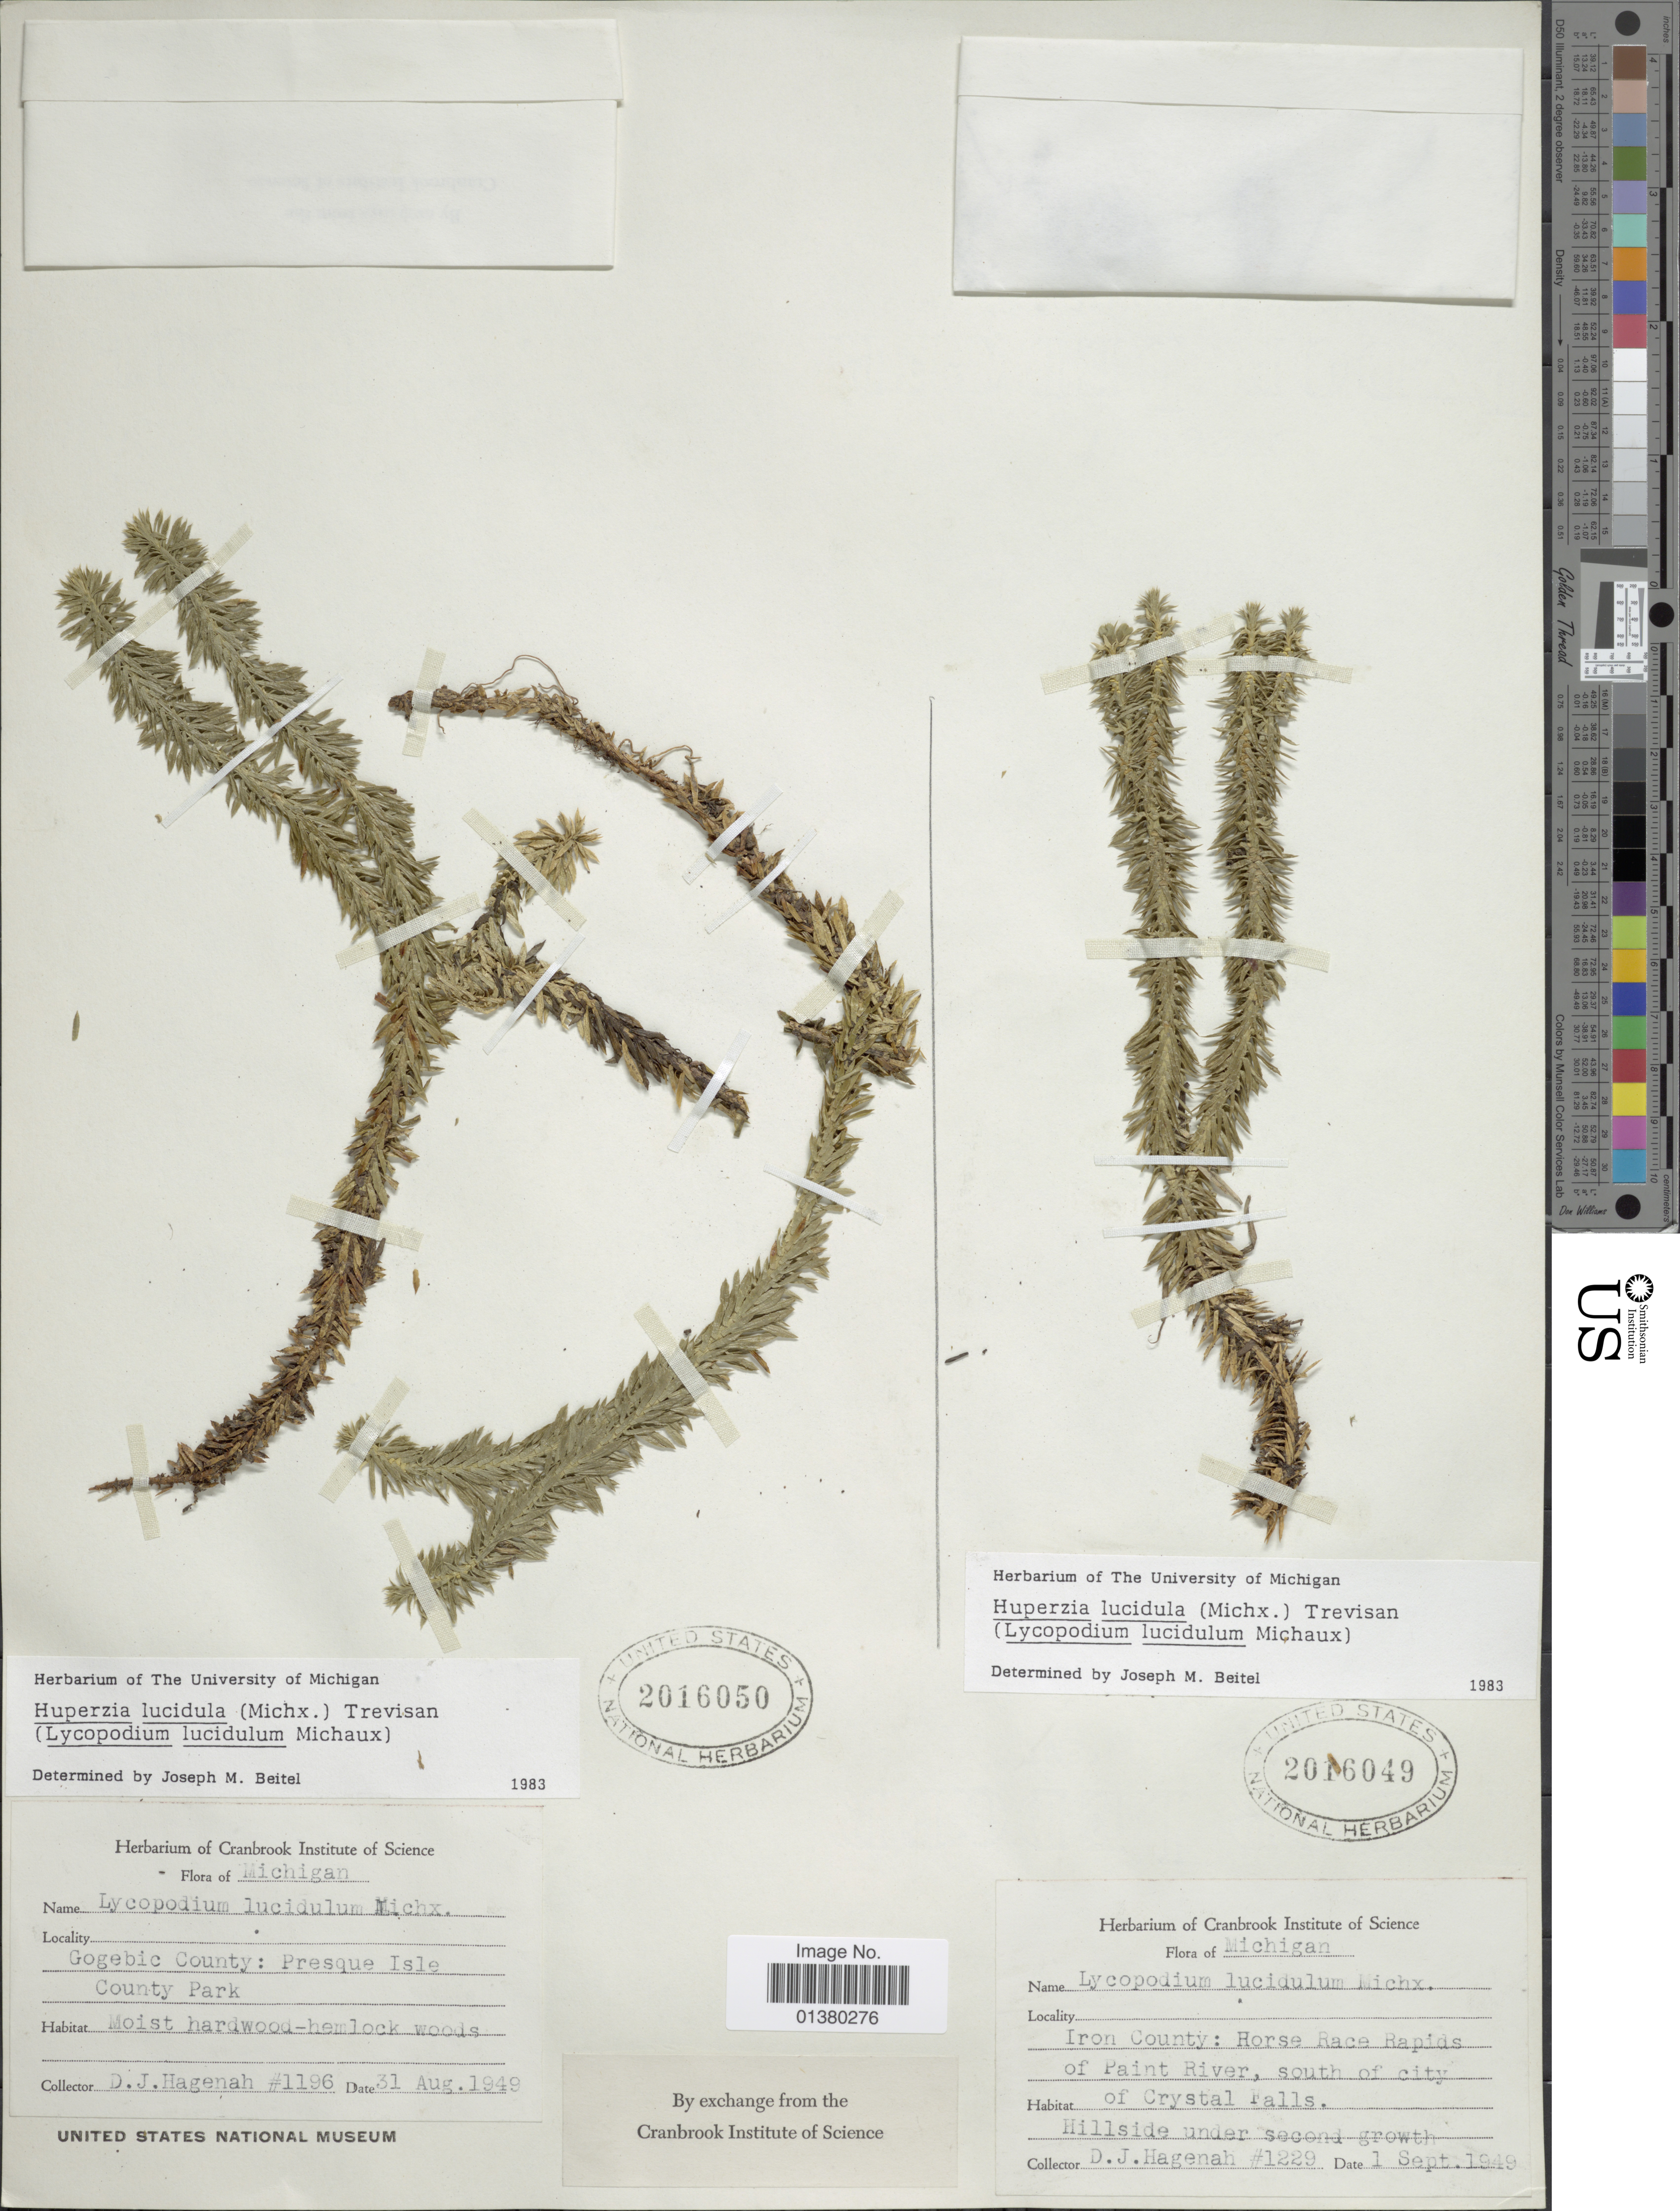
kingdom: Plantae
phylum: Tracheophyta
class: Lycopodiopsida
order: Lycopodiales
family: Lycopodiaceae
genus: Huperzia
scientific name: Huperzia lucidula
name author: (Michx.) Trevis.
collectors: D. Hagenah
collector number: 1229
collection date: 1949-09-01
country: United States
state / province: Michigan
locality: Iron County: Horse Race Rapids of Paint River, south of city of Crystall Falls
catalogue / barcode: US 2016049-2